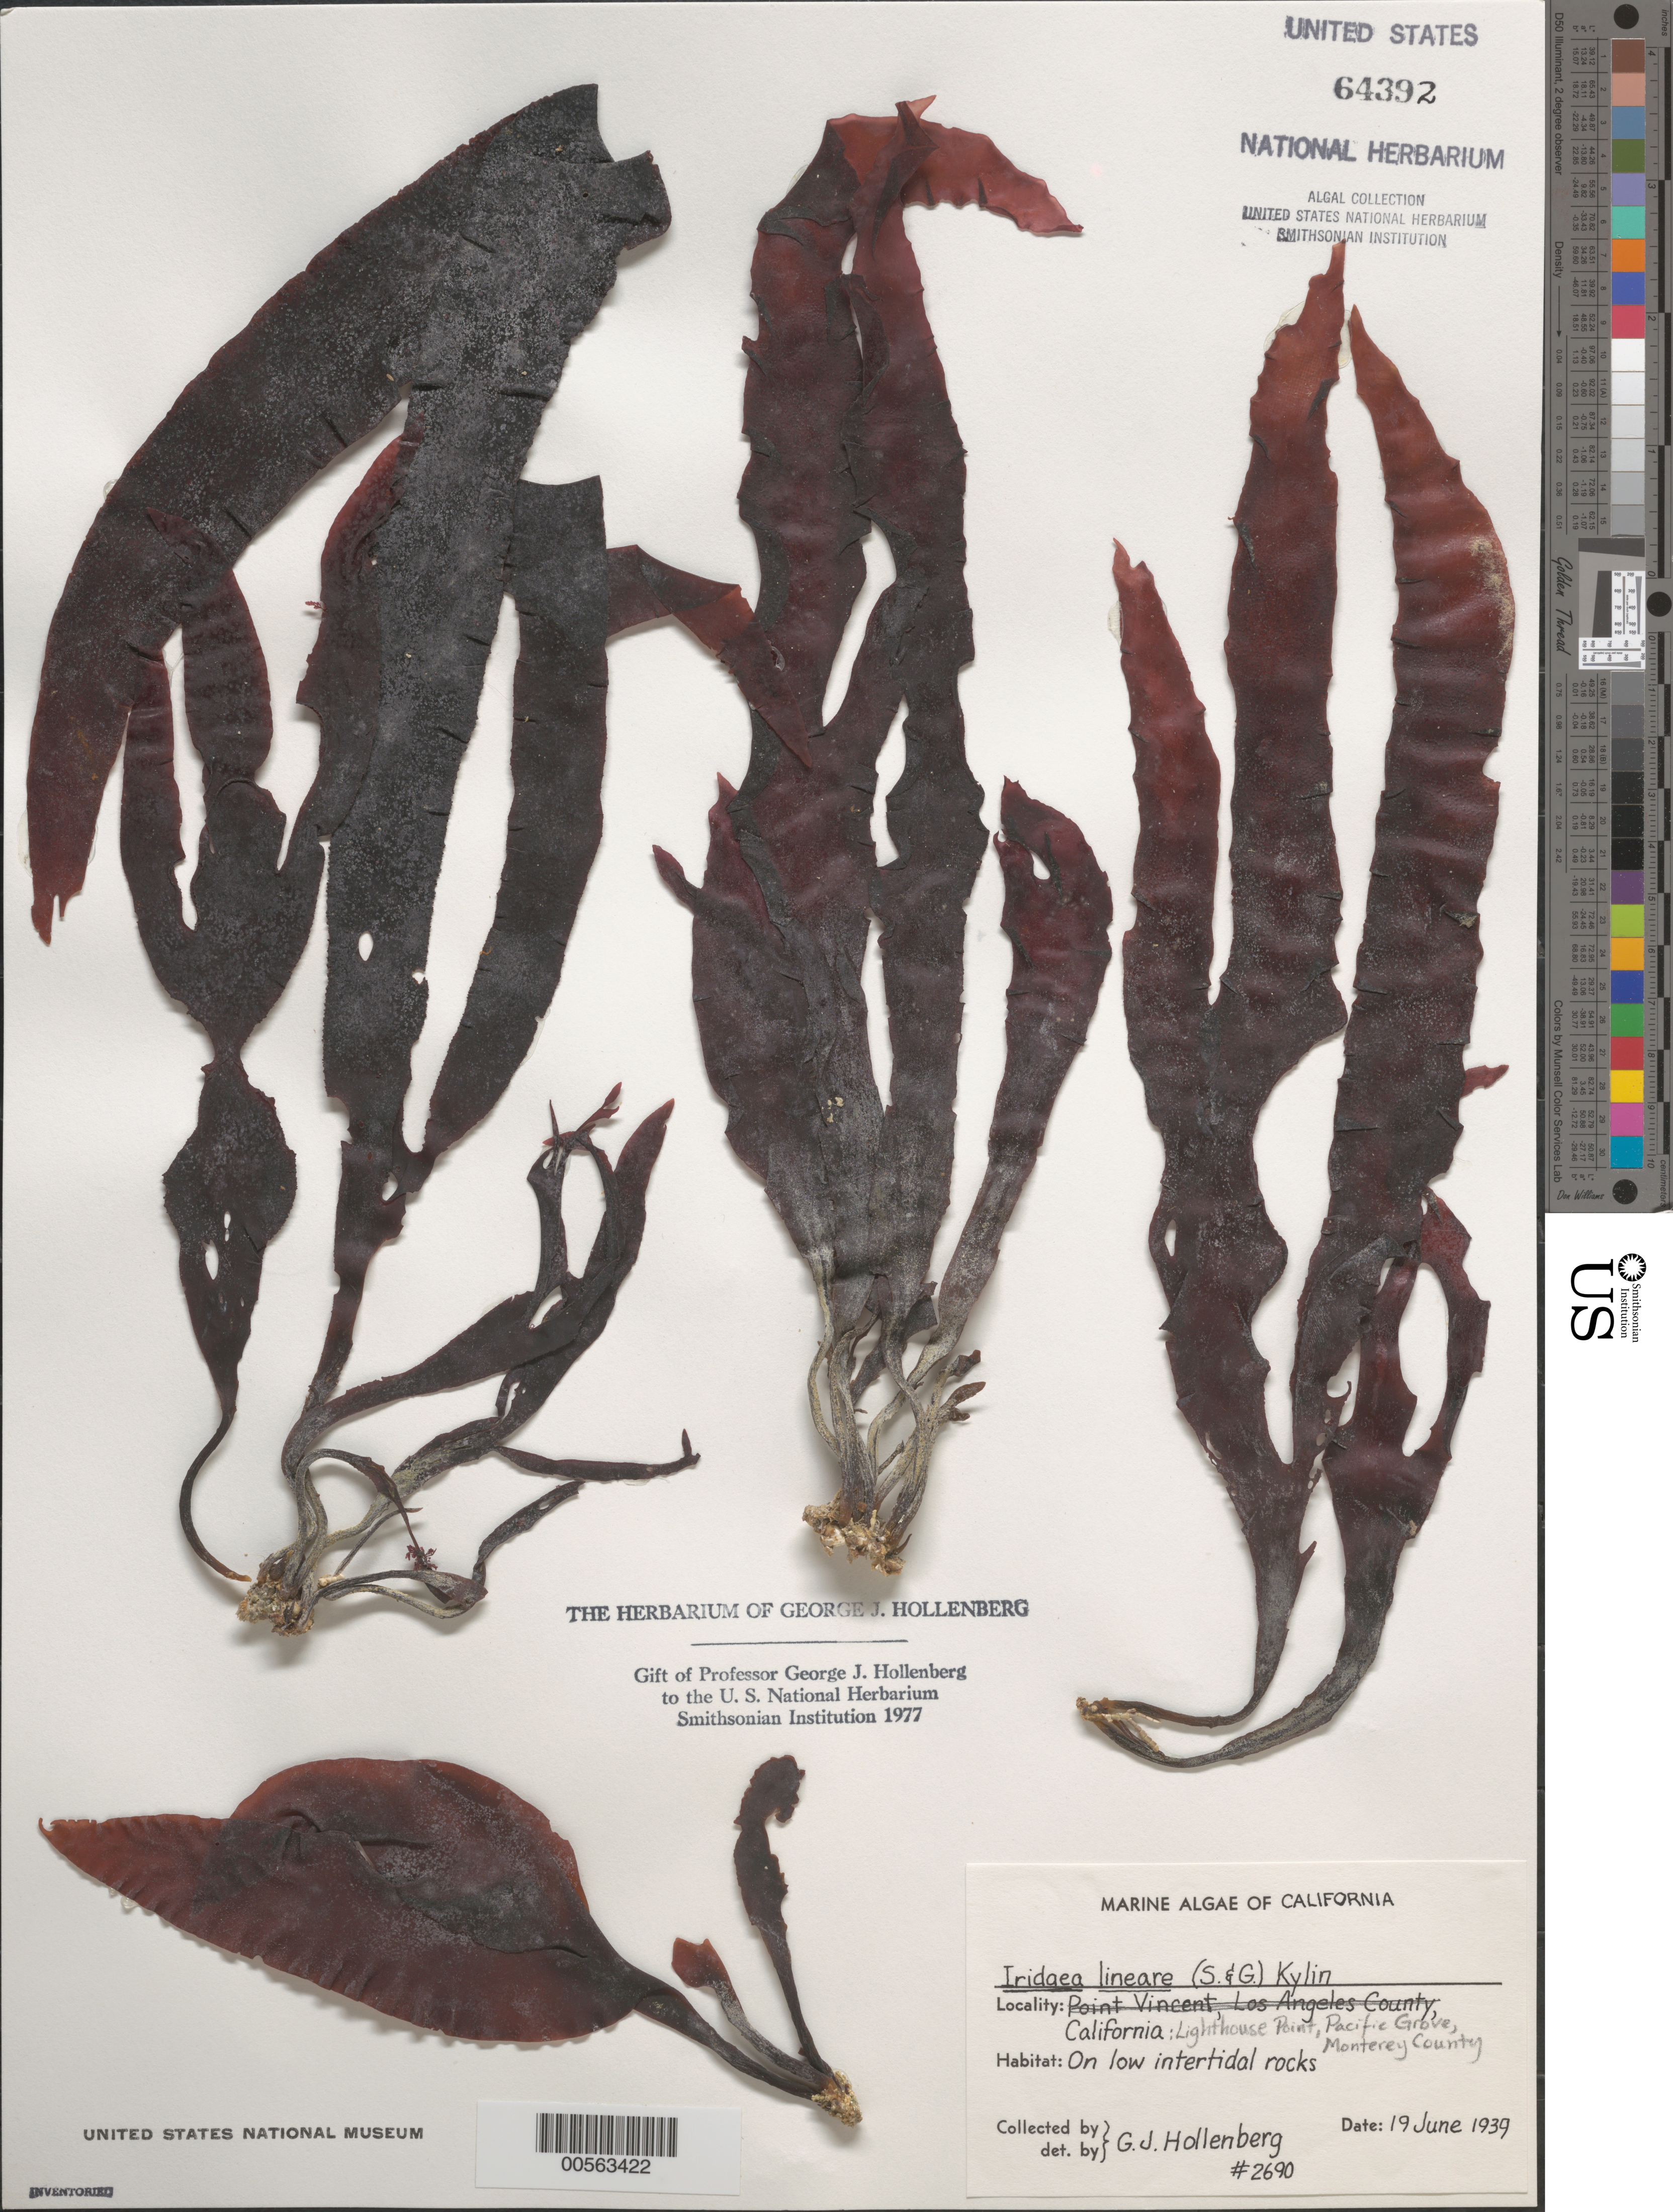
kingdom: Plantae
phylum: Rhodophyta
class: Florideophyceae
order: Gigartinales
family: Gigartinaceae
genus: Mazzaella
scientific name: Mazzaella linearis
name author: (Setchell & N.L. Gardner) Fredericq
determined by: Algae name updating Project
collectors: G. Hollenberg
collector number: GJH 2690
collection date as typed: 19 Jun 1939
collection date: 1939-06-19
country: United States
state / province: California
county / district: Monterey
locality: Lighthouse Point, near Pacific Grove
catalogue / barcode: US 64392